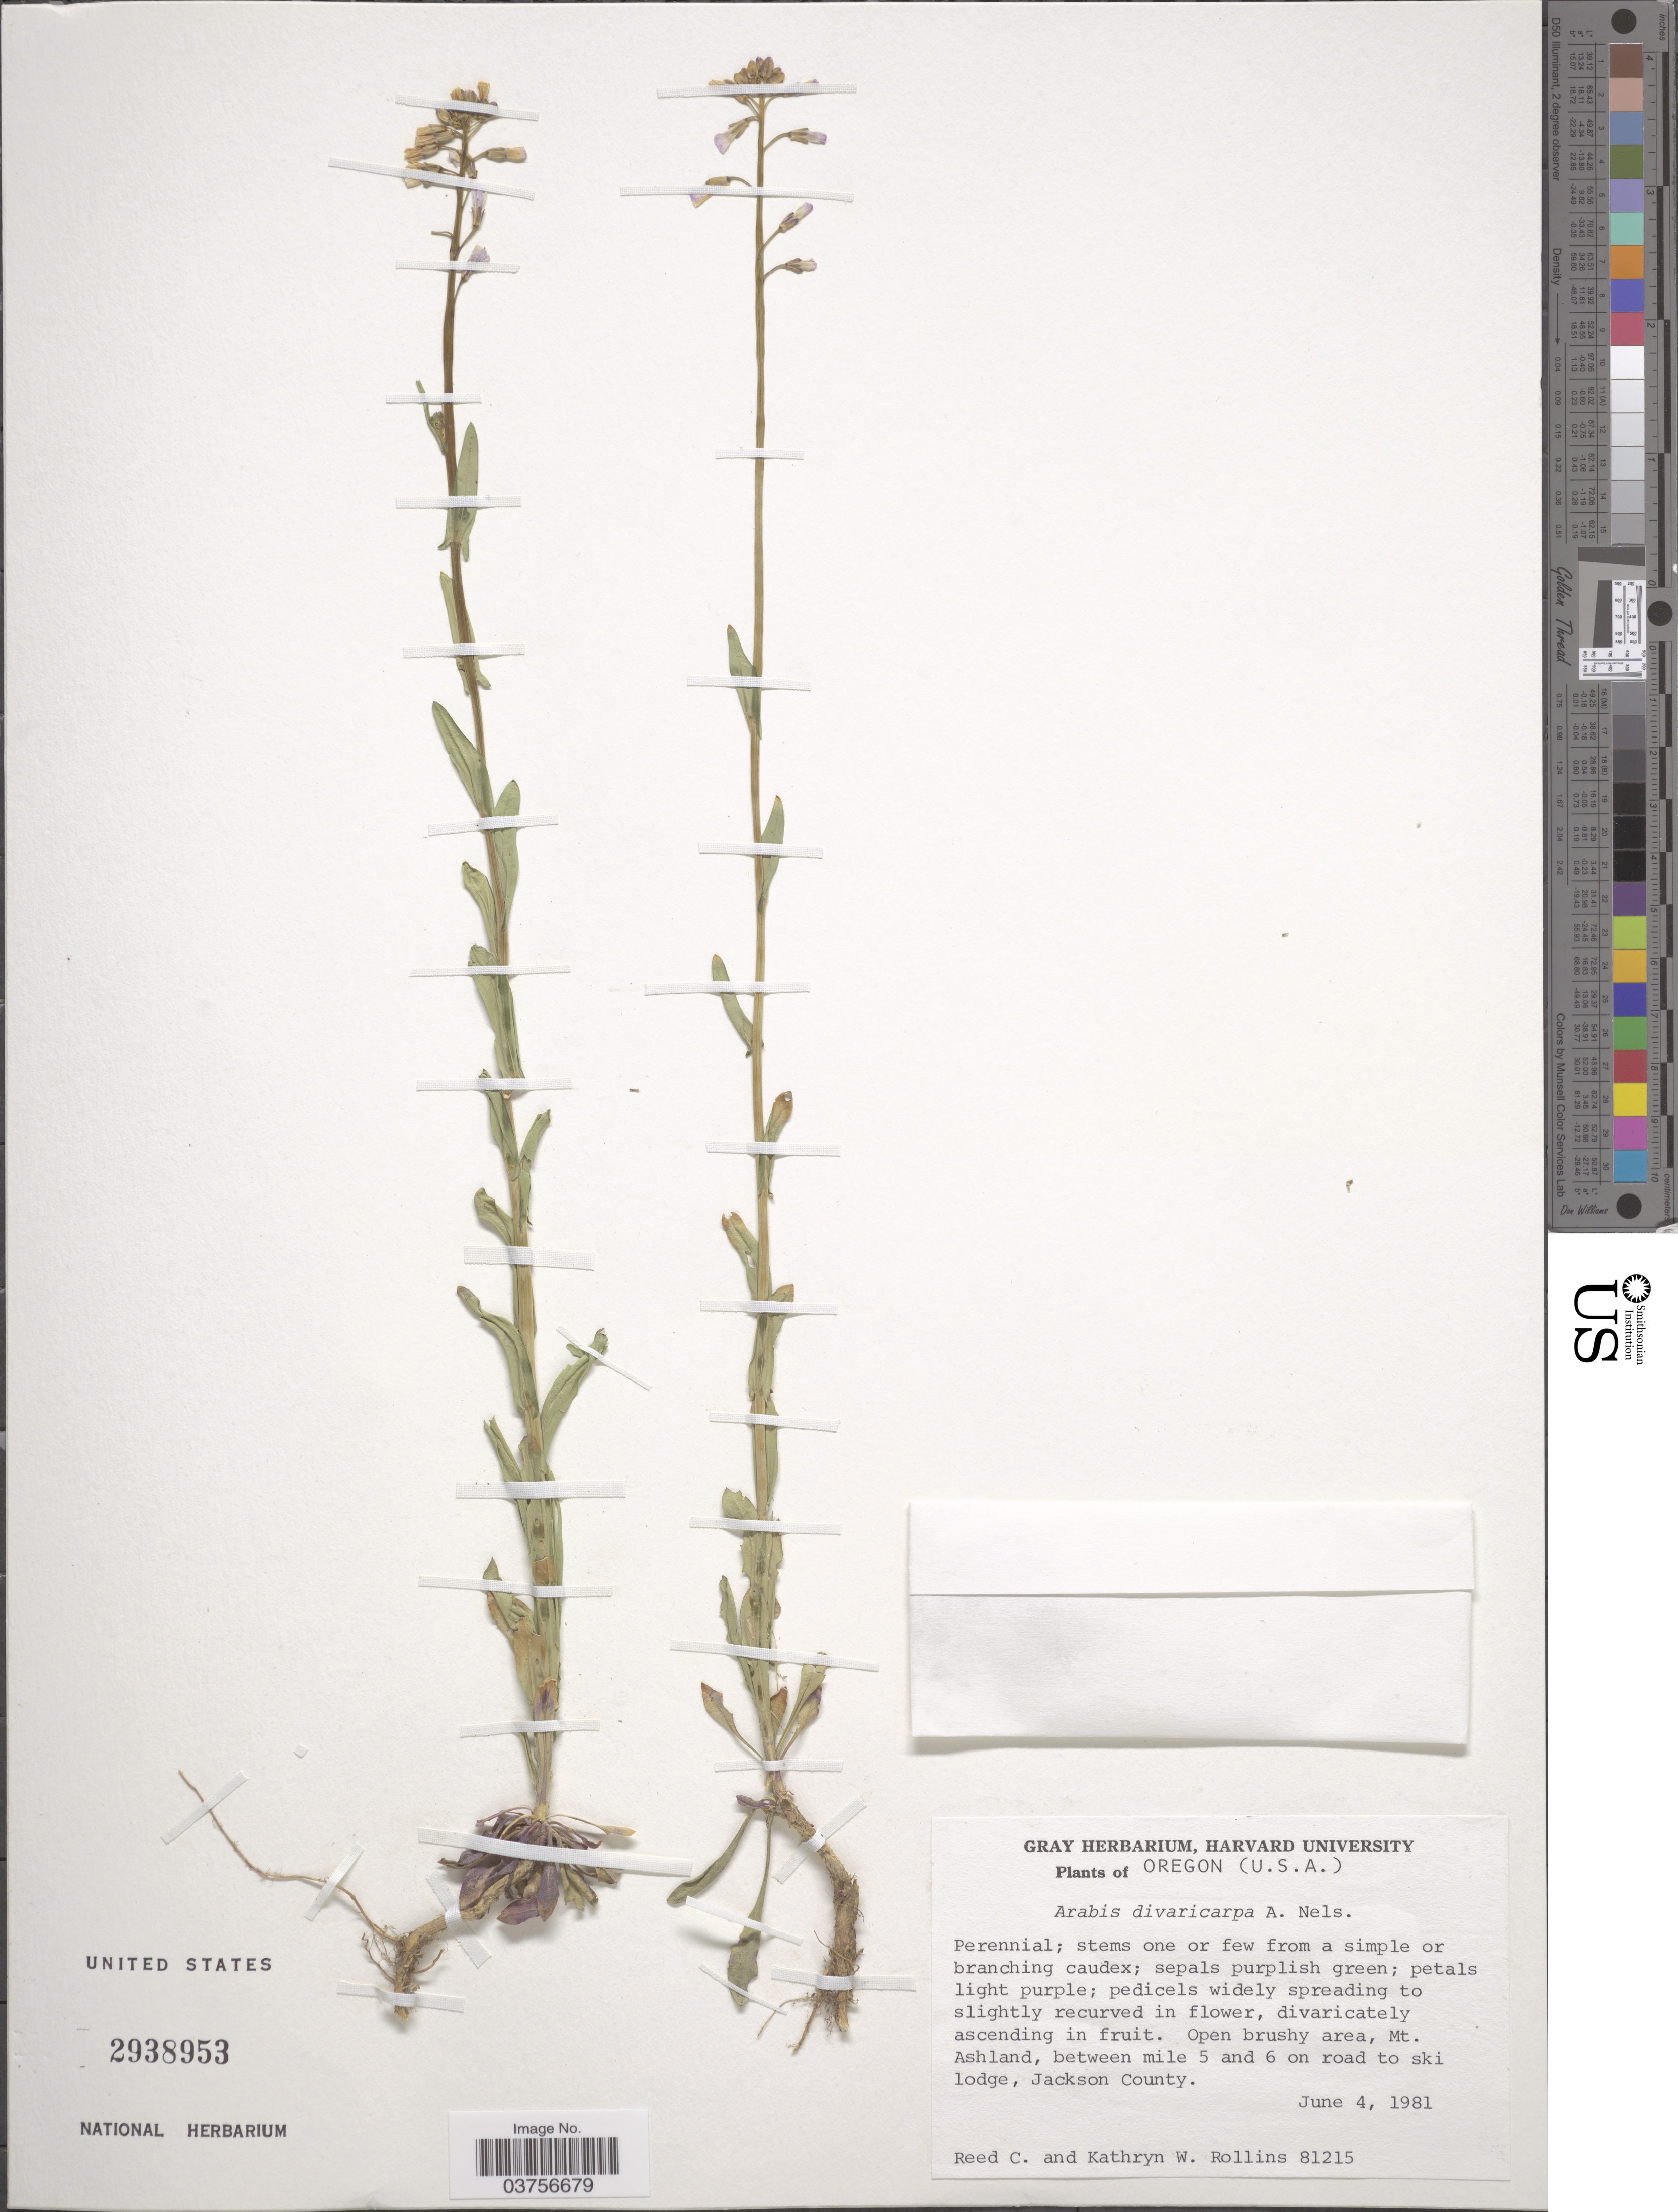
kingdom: Plantae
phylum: Tracheophyta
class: Magnoliopsida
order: Brassicales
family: Brassicaceae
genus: Arabis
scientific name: Arabis divaricarpa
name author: A. Nelson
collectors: R. C. Rollins & K. W. Rollins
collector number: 81215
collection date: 1981-06-04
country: United States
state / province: Oregon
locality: Mt. Ashland, between mile 5 and 6 on road to ski lodge, Jackson County.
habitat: open brushy area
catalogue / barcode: US 2938953